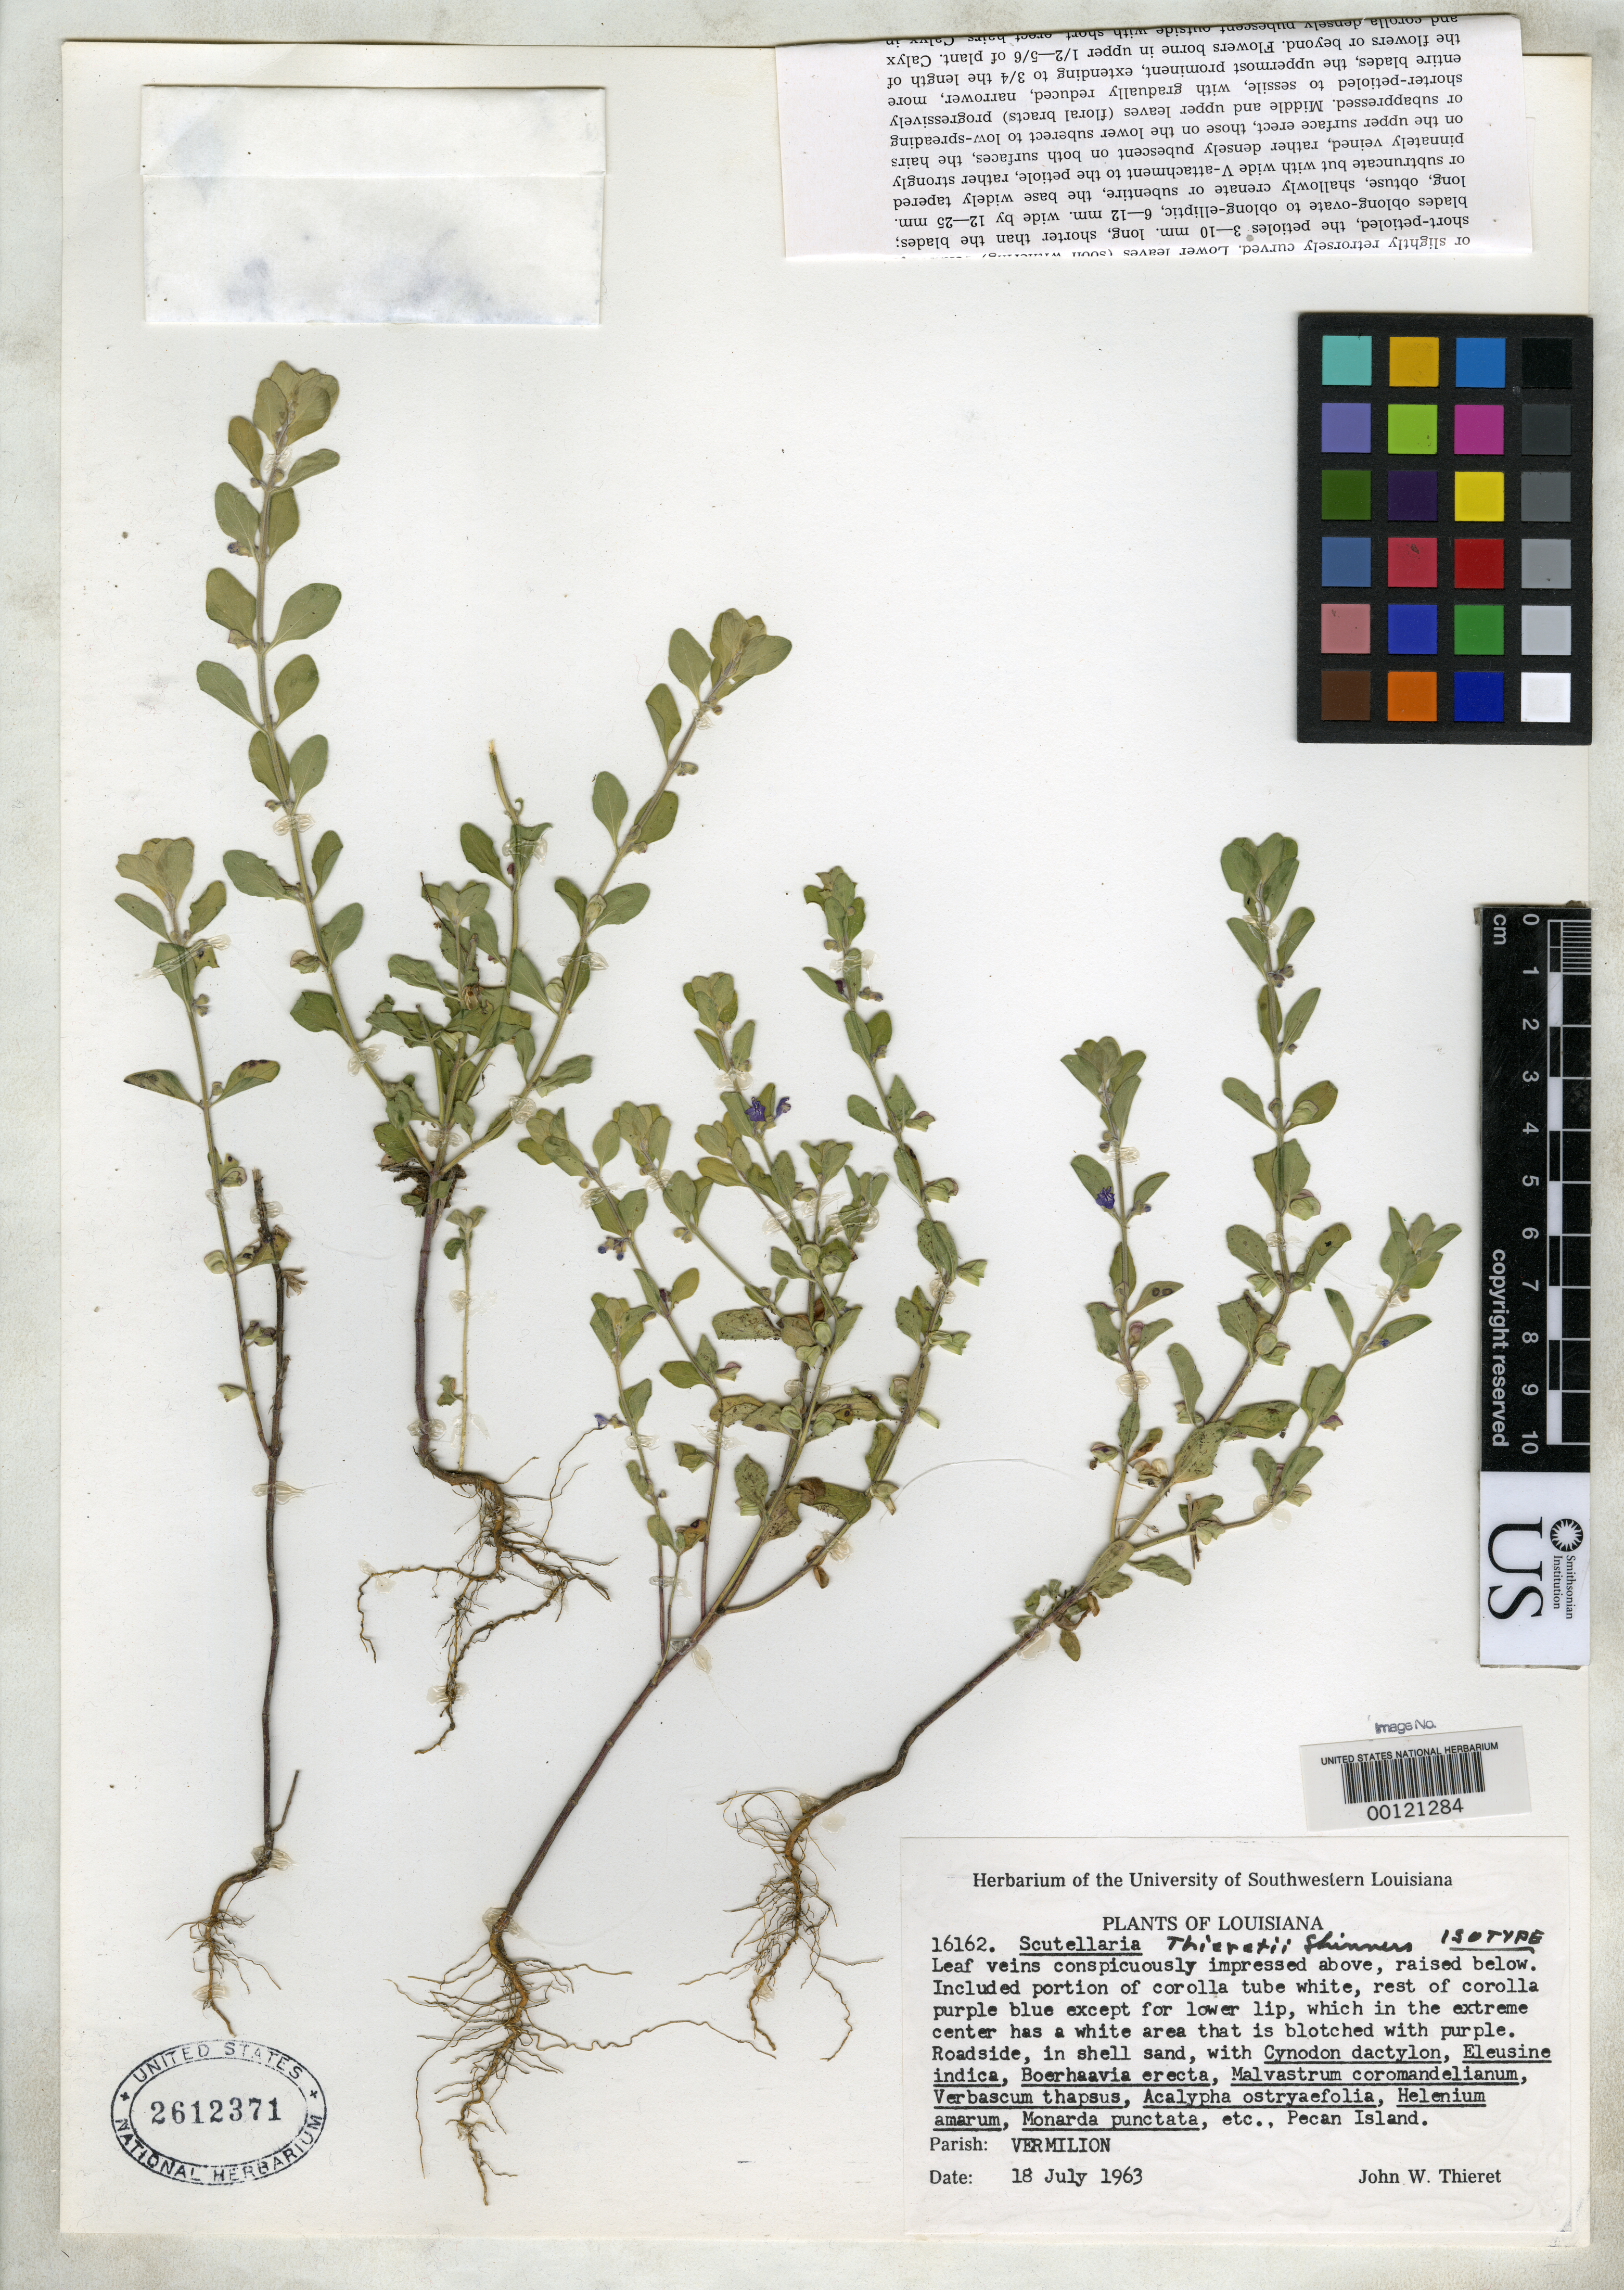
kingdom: Plantae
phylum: Tracheophyta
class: Magnoliopsida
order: Lamiales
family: Lamiaceae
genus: Scutellaria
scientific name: Scutellaria thieretii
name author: Shinners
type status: Isotype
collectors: J. W. Thieret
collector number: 16162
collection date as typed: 18 Jul 1963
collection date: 1963-07-18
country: United States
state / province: Louisiana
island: Pecan Island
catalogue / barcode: US 2612371